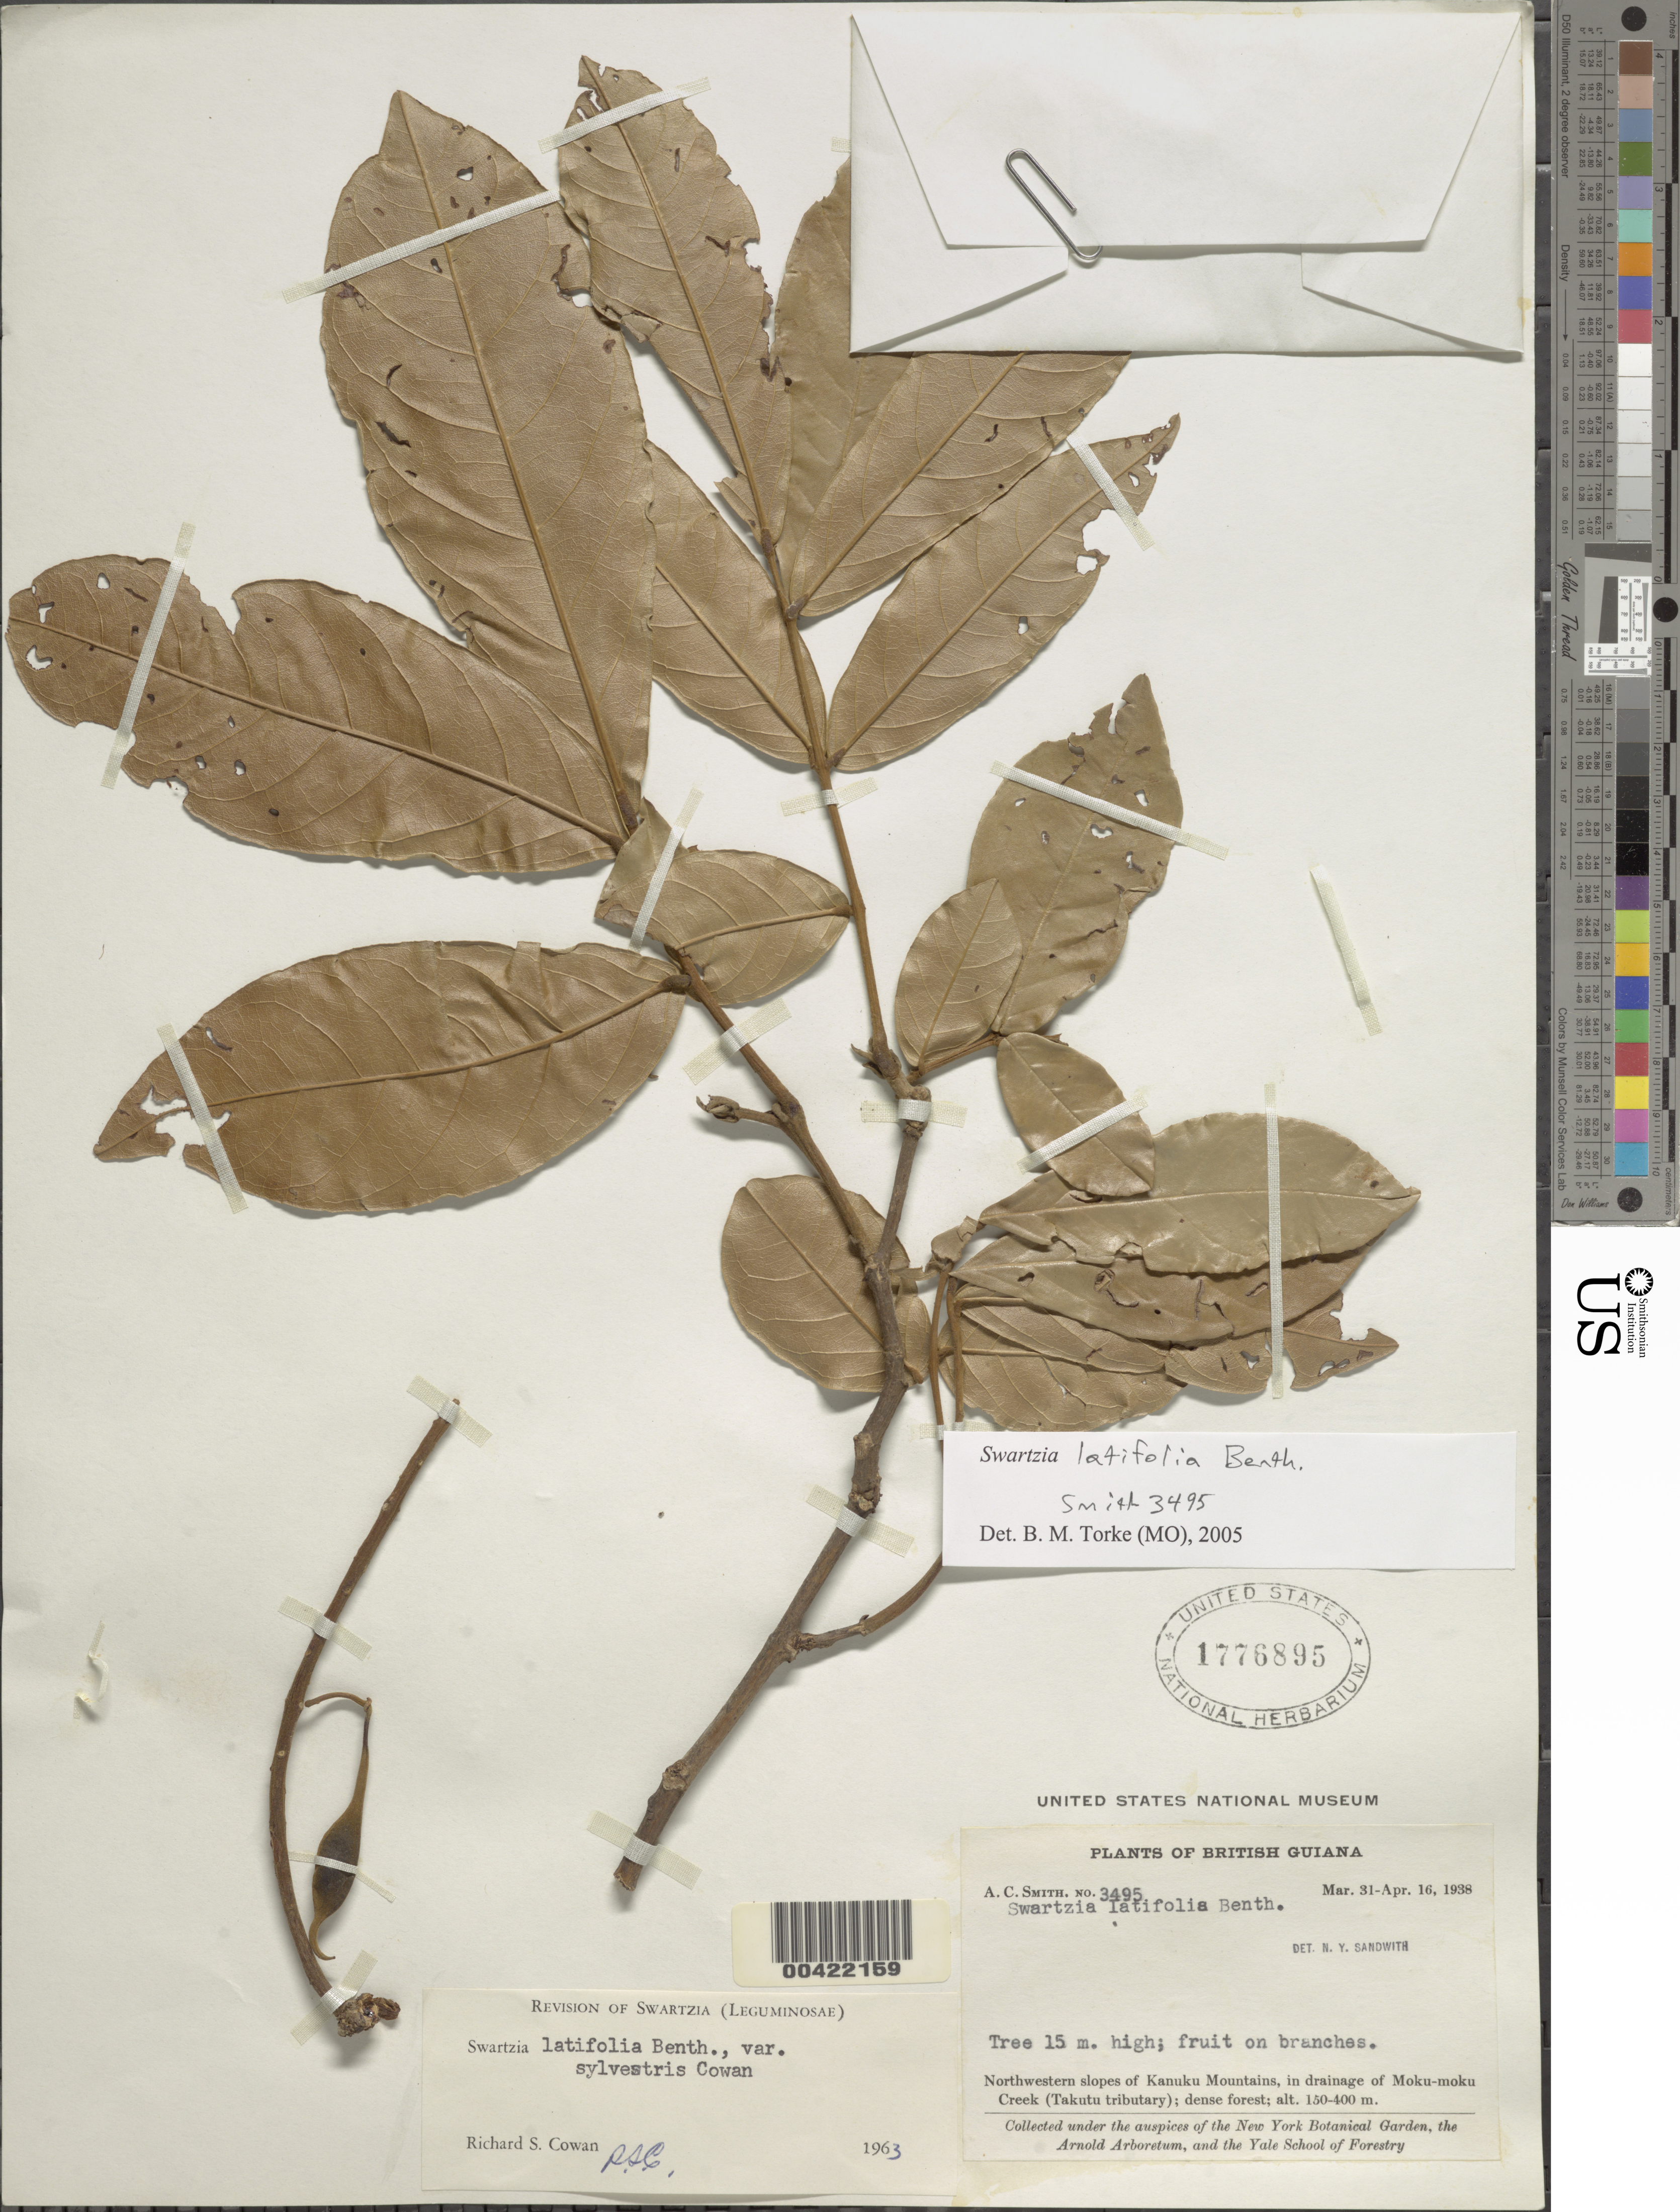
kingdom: Plantae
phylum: Tracheophyta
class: Magnoliopsida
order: Fabales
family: Fabaceae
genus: Swartzia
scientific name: Swartzia latifolia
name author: Benth.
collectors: A. C. Smith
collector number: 3495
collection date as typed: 31 Mar 1938 to 16 Apr 1938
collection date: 1938-03-31/1938-04-16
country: Guyana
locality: Kanuku mtns., n slope of; drainage of moku-moku creek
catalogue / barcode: US 1776895